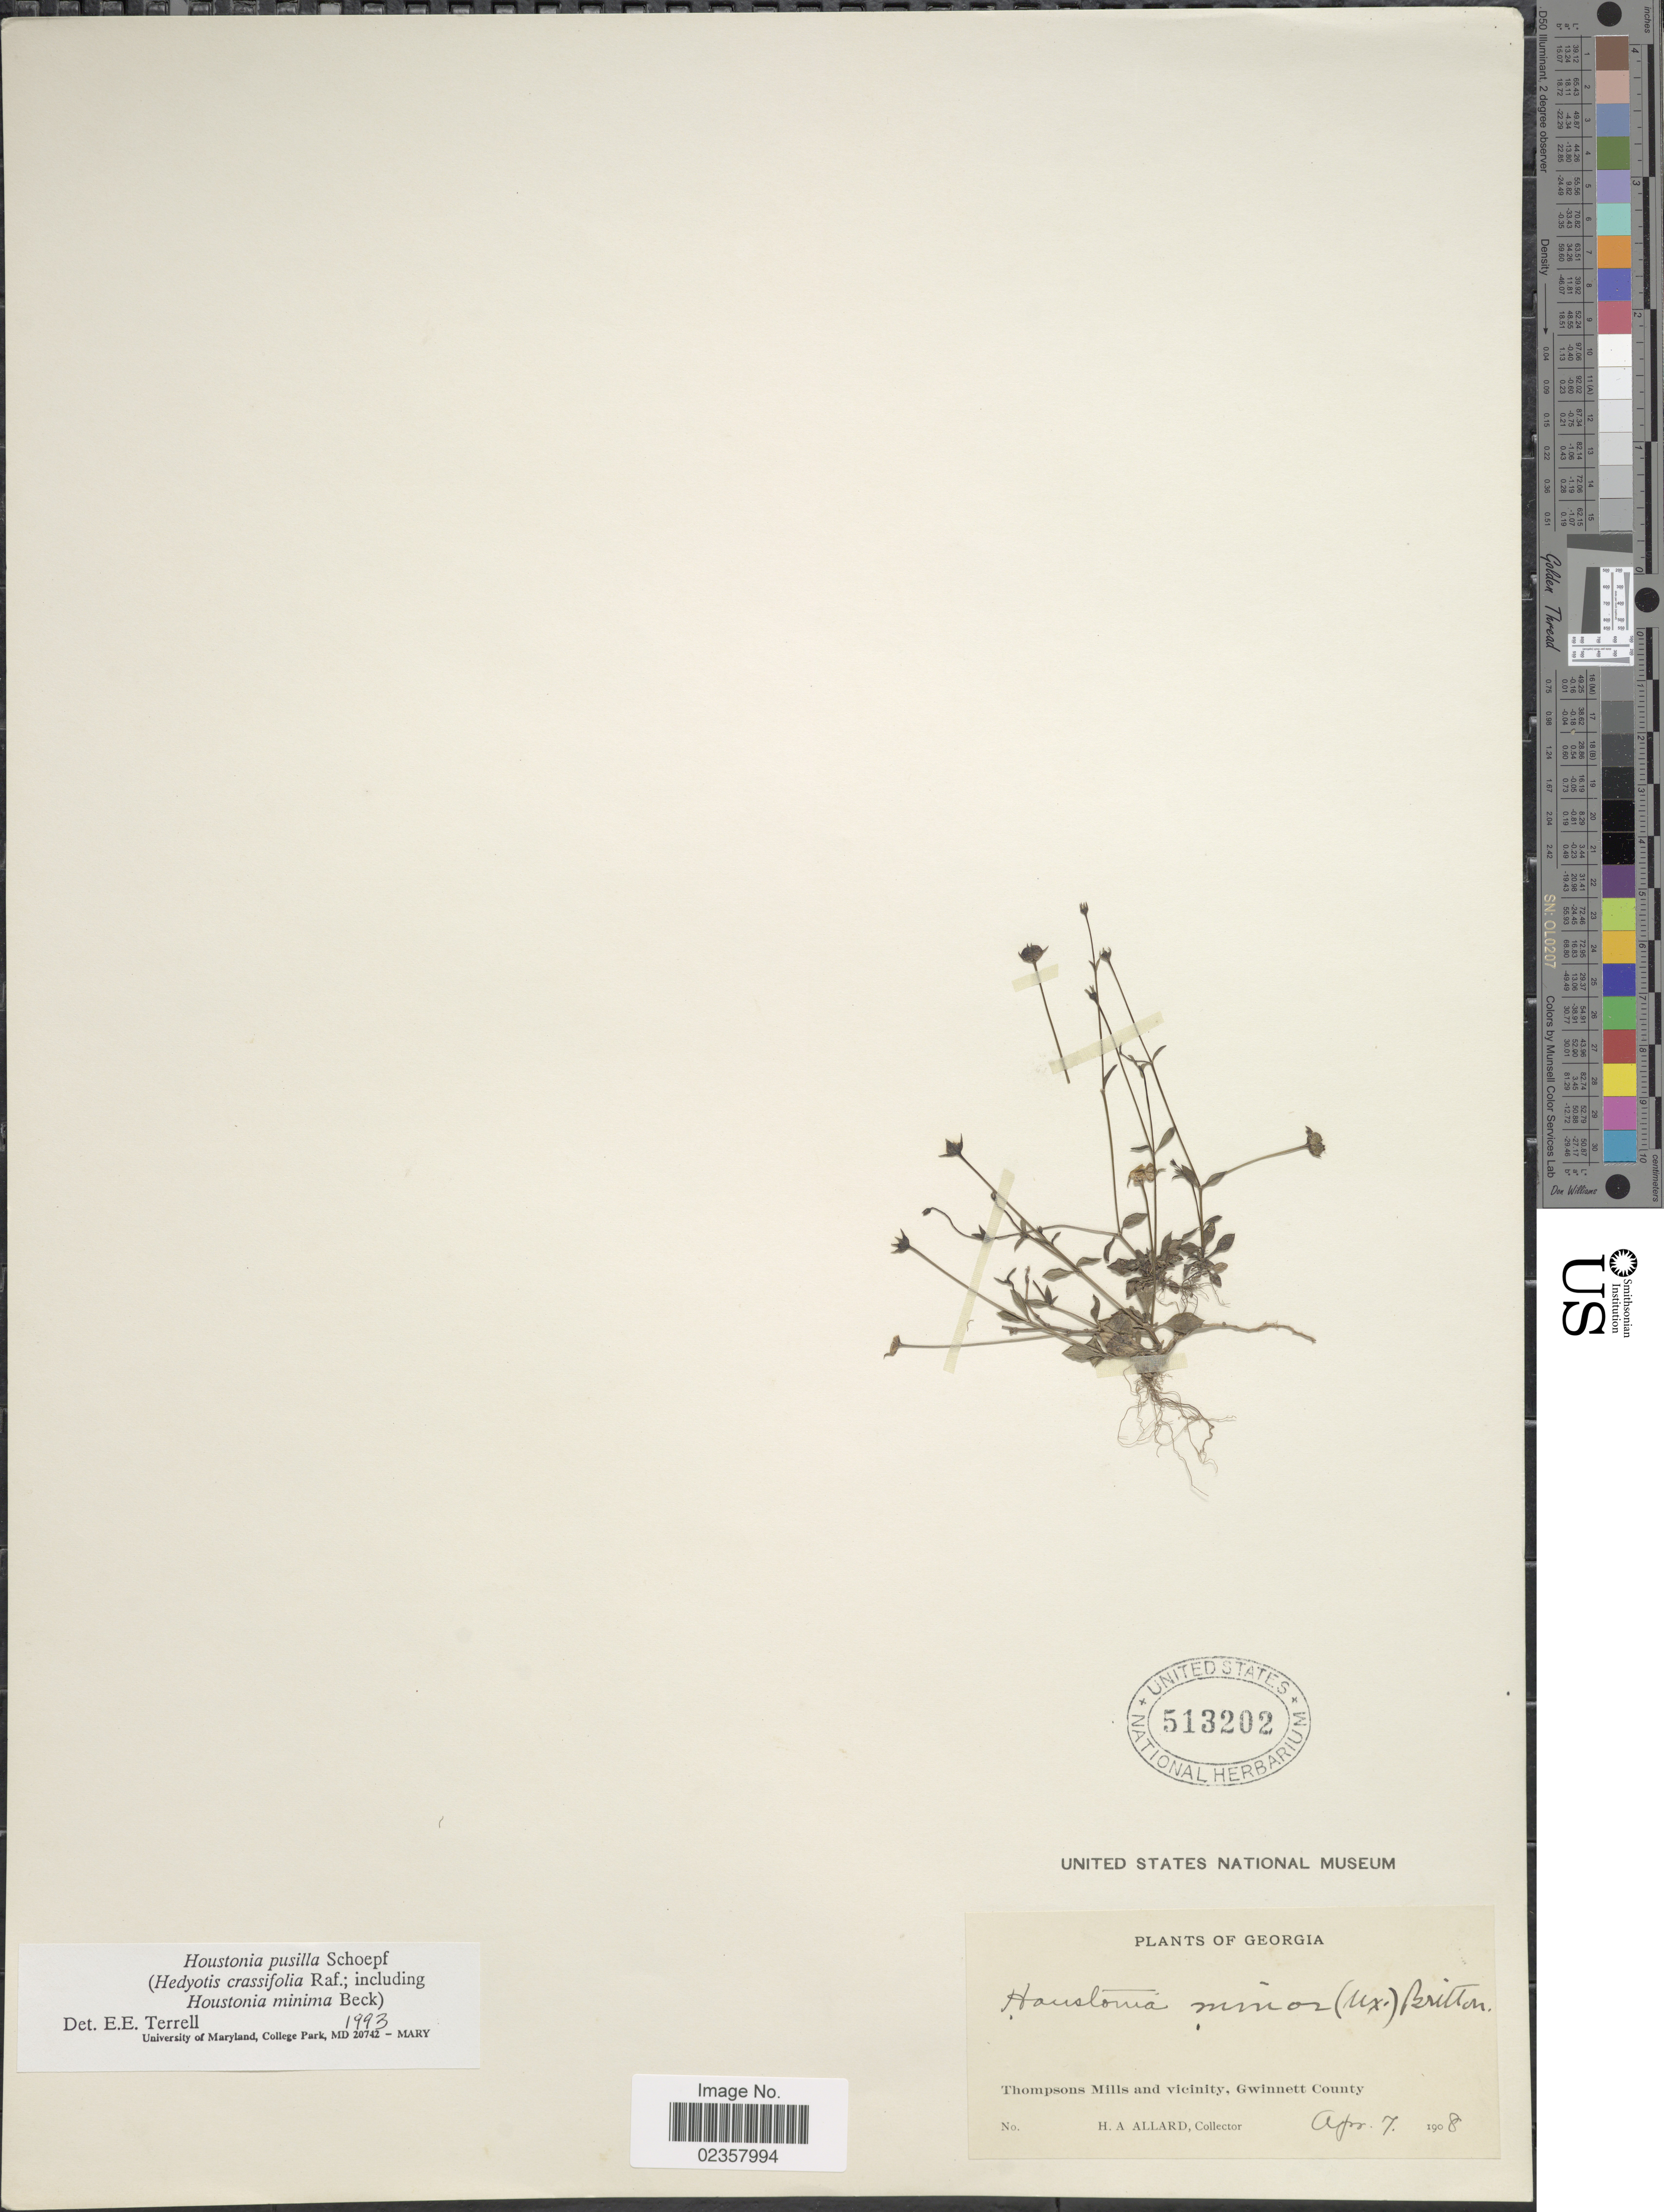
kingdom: Plantae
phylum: Tracheophyta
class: Magnoliopsida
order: Gentianales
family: Rubiaceae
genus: Houstonia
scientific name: Houstonia pusilla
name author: Schoepf.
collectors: H. A. Allard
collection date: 1908-04-07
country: United States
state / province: Georgia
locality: Georgia, Thompsons Mills and vicinity, Gwinnett County.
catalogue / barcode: US 513202